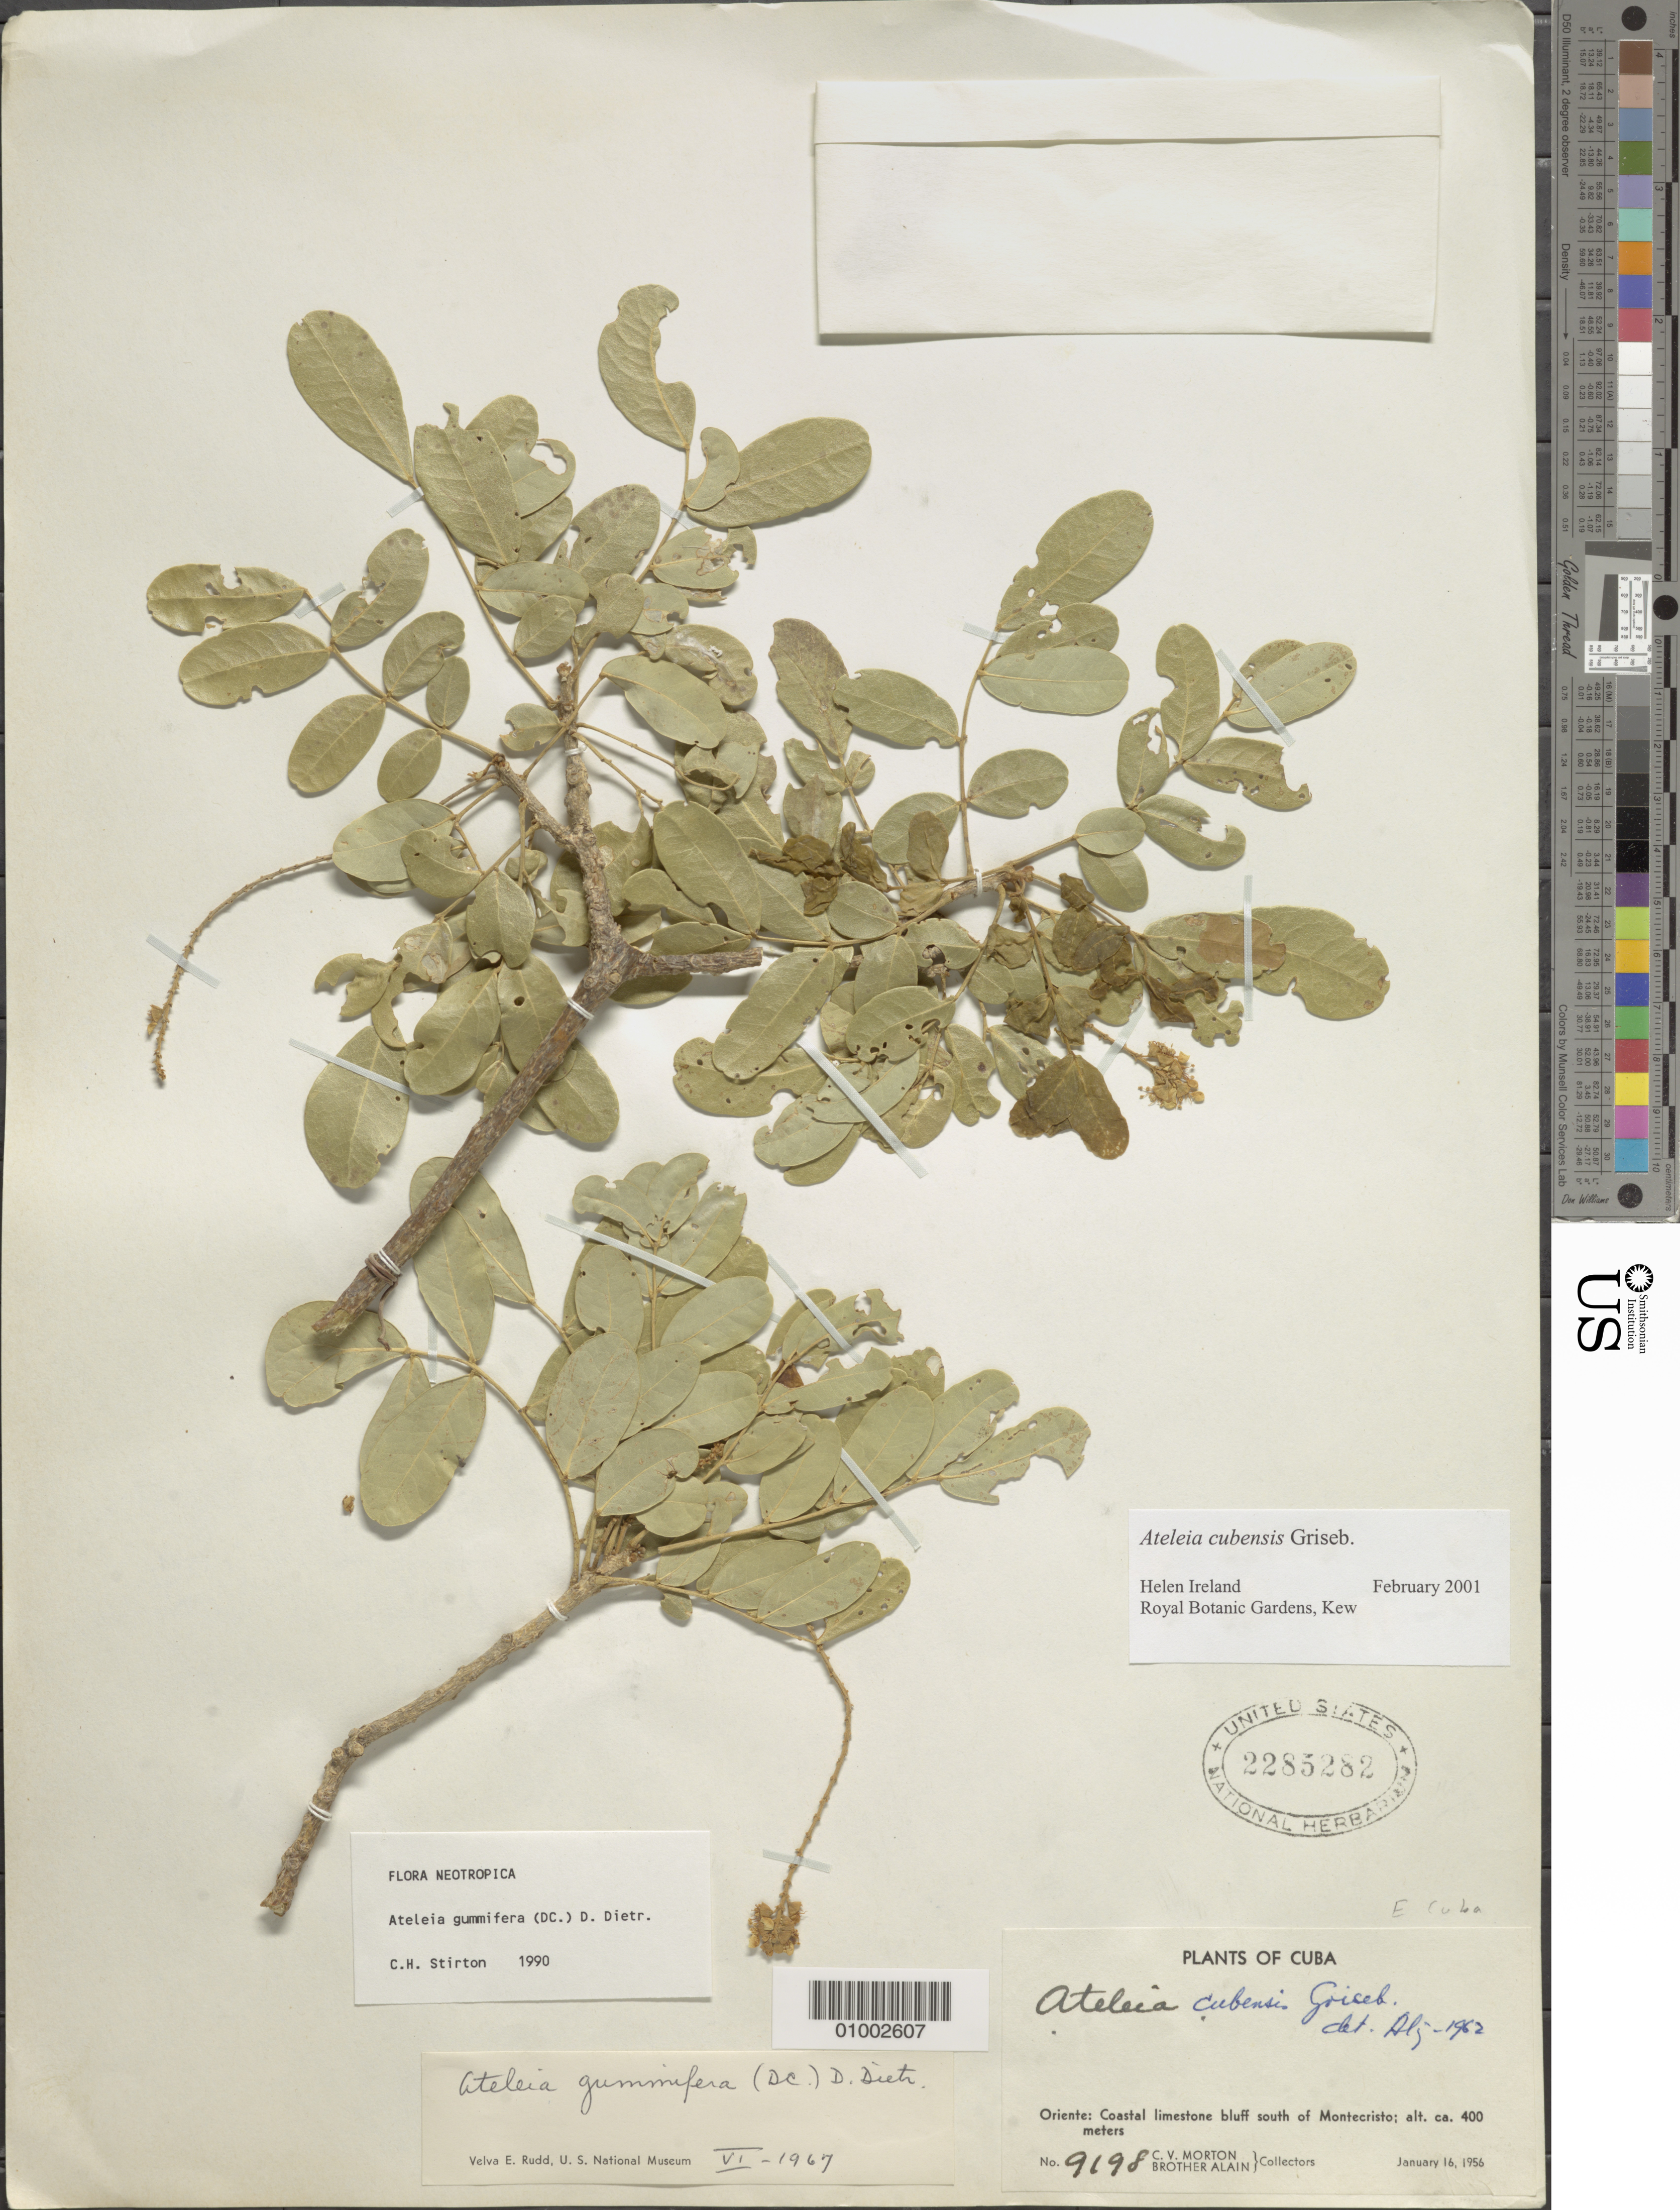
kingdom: Plantae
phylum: Tracheophyta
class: Magnoliopsida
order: Fabales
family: Fabaceae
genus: Ateleia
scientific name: Ateleia gummifera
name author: (Bertero ex DC.) D. Dietr.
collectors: C. V. Morton & A. H. Liogier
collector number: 9198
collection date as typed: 16 Jan 1956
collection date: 1956-01-16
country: Cuba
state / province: Oriente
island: Cuba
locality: Coastal limestone bluff S of Montecristo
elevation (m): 400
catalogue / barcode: US 2285282